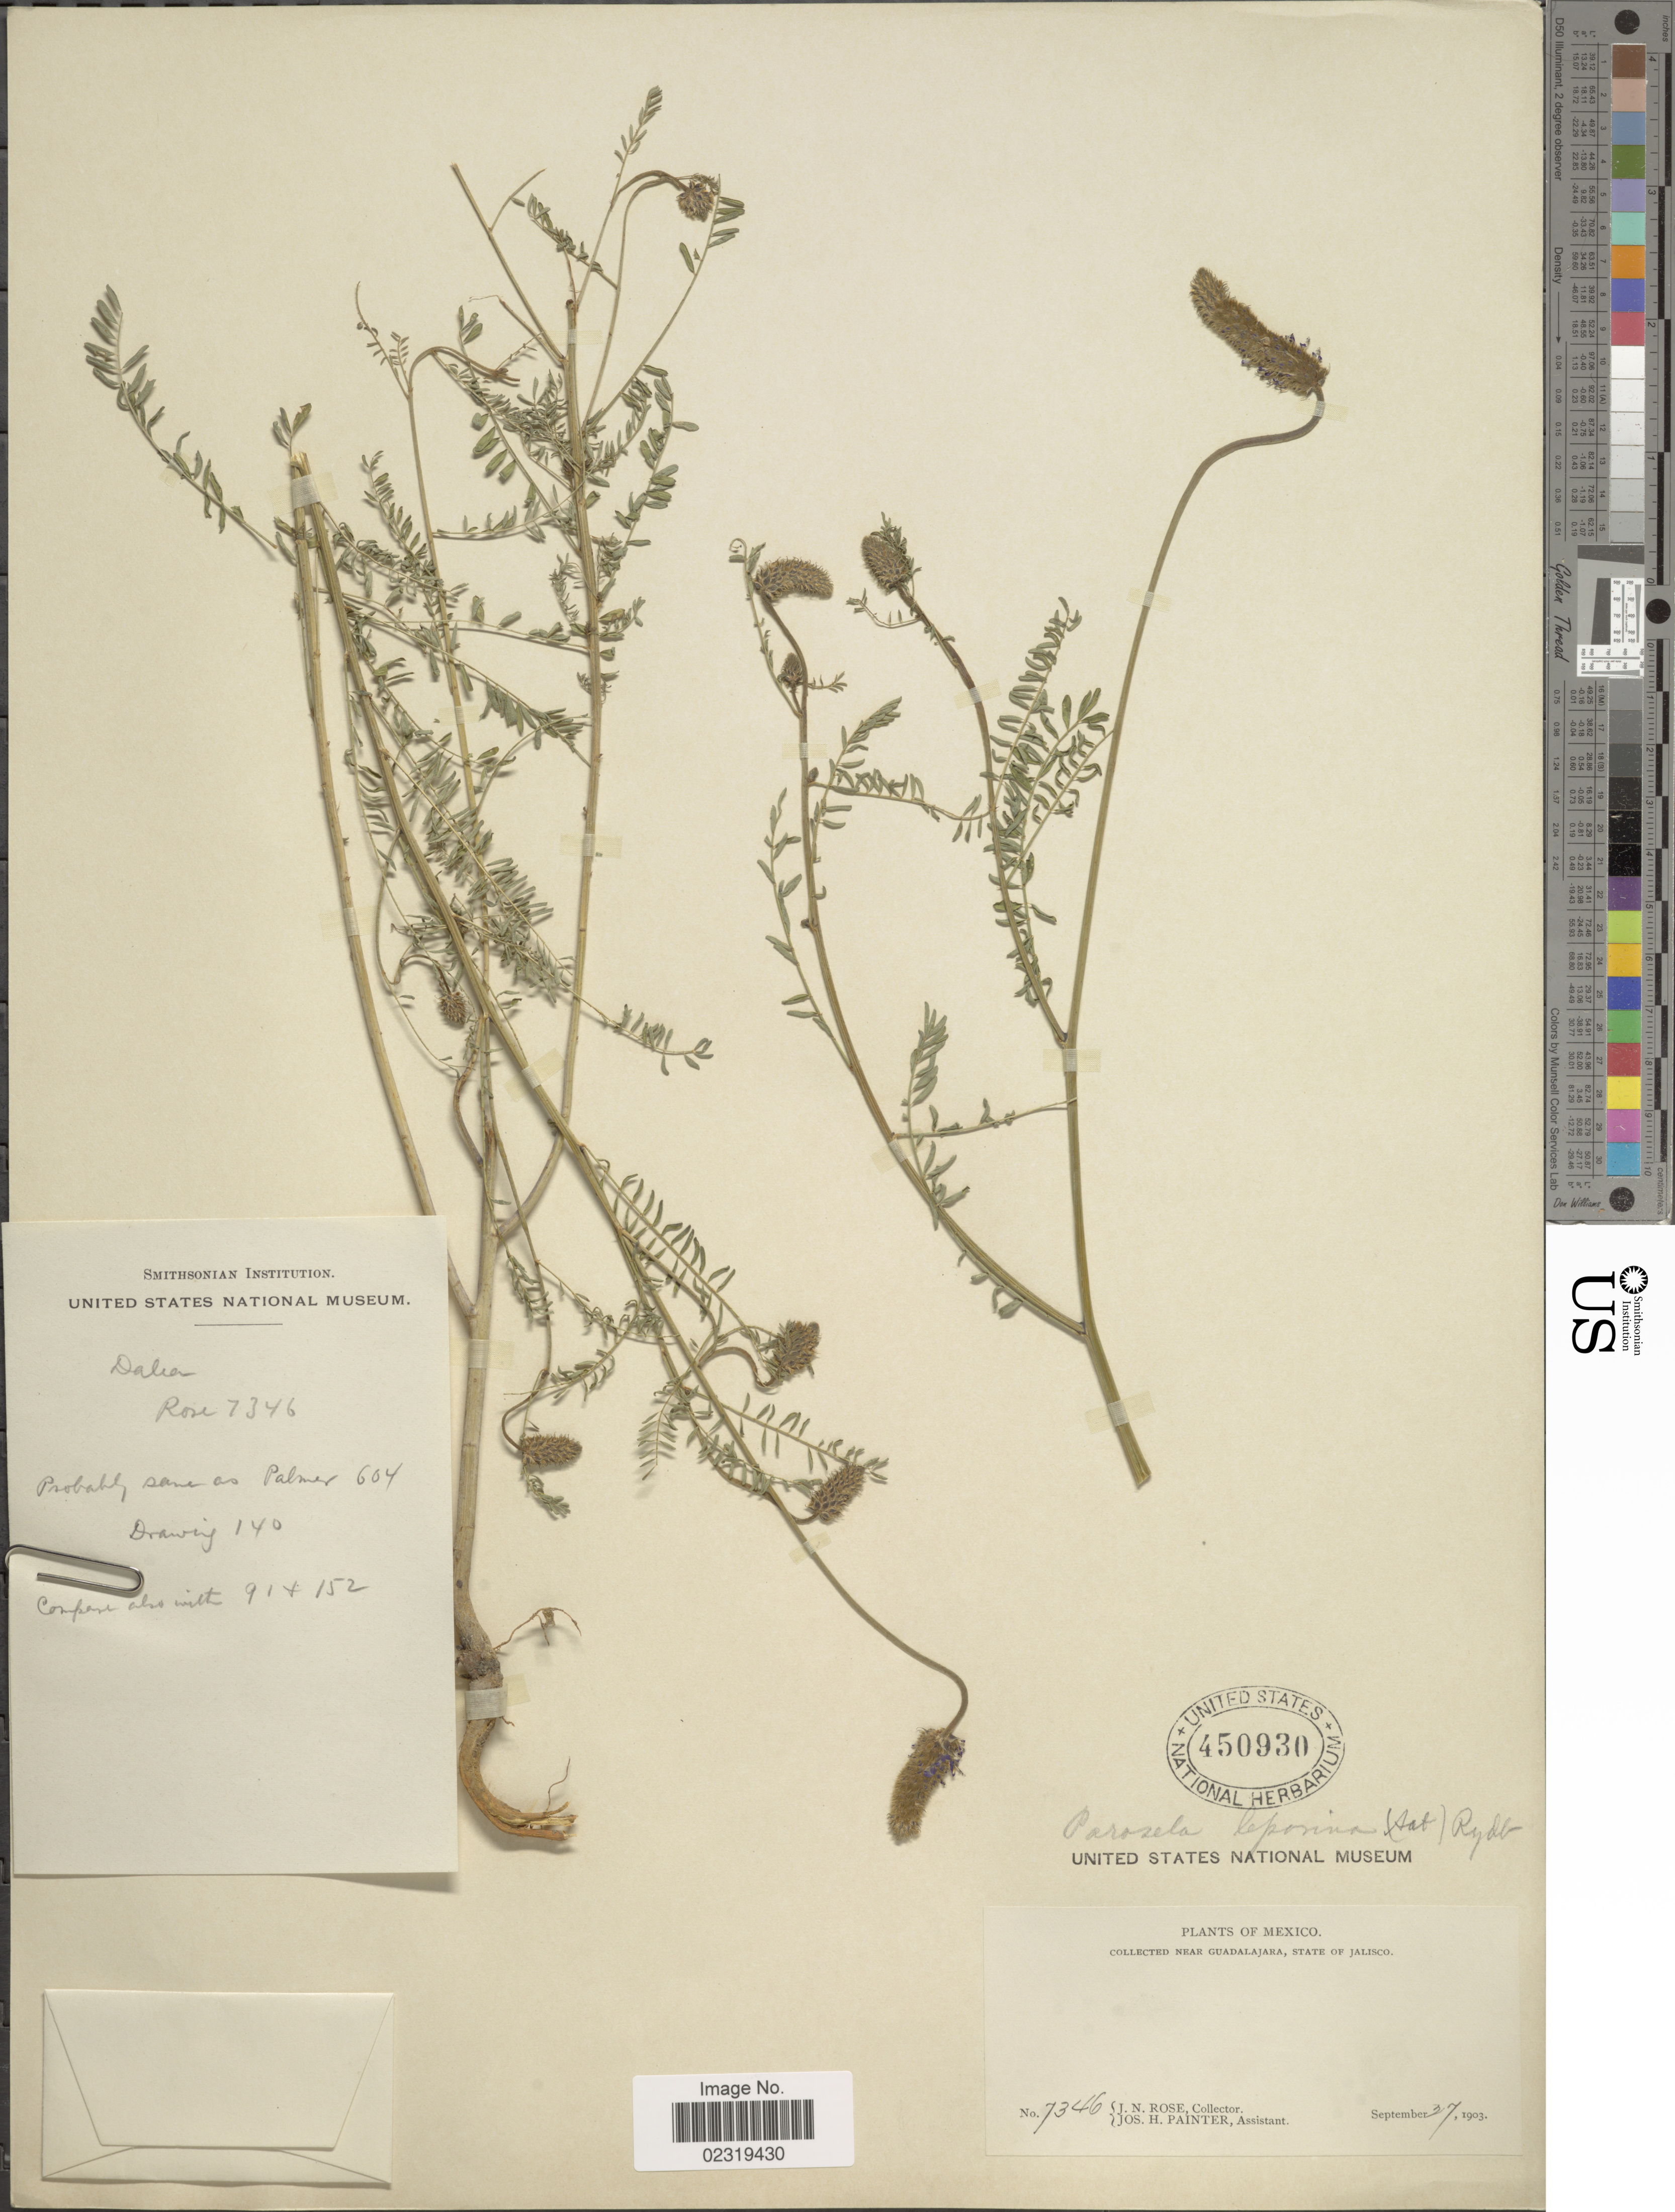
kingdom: Plantae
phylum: Tracheophyta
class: Magnoliopsida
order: Fabales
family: Fabaceae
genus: Dalea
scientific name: Dalea leporina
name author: (Aiton) Bullock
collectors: J. N. Rose & J. H. Painter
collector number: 7346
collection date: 1903-09-27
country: Mexico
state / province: Jalisco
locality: Near Guadalajara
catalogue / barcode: US 450930